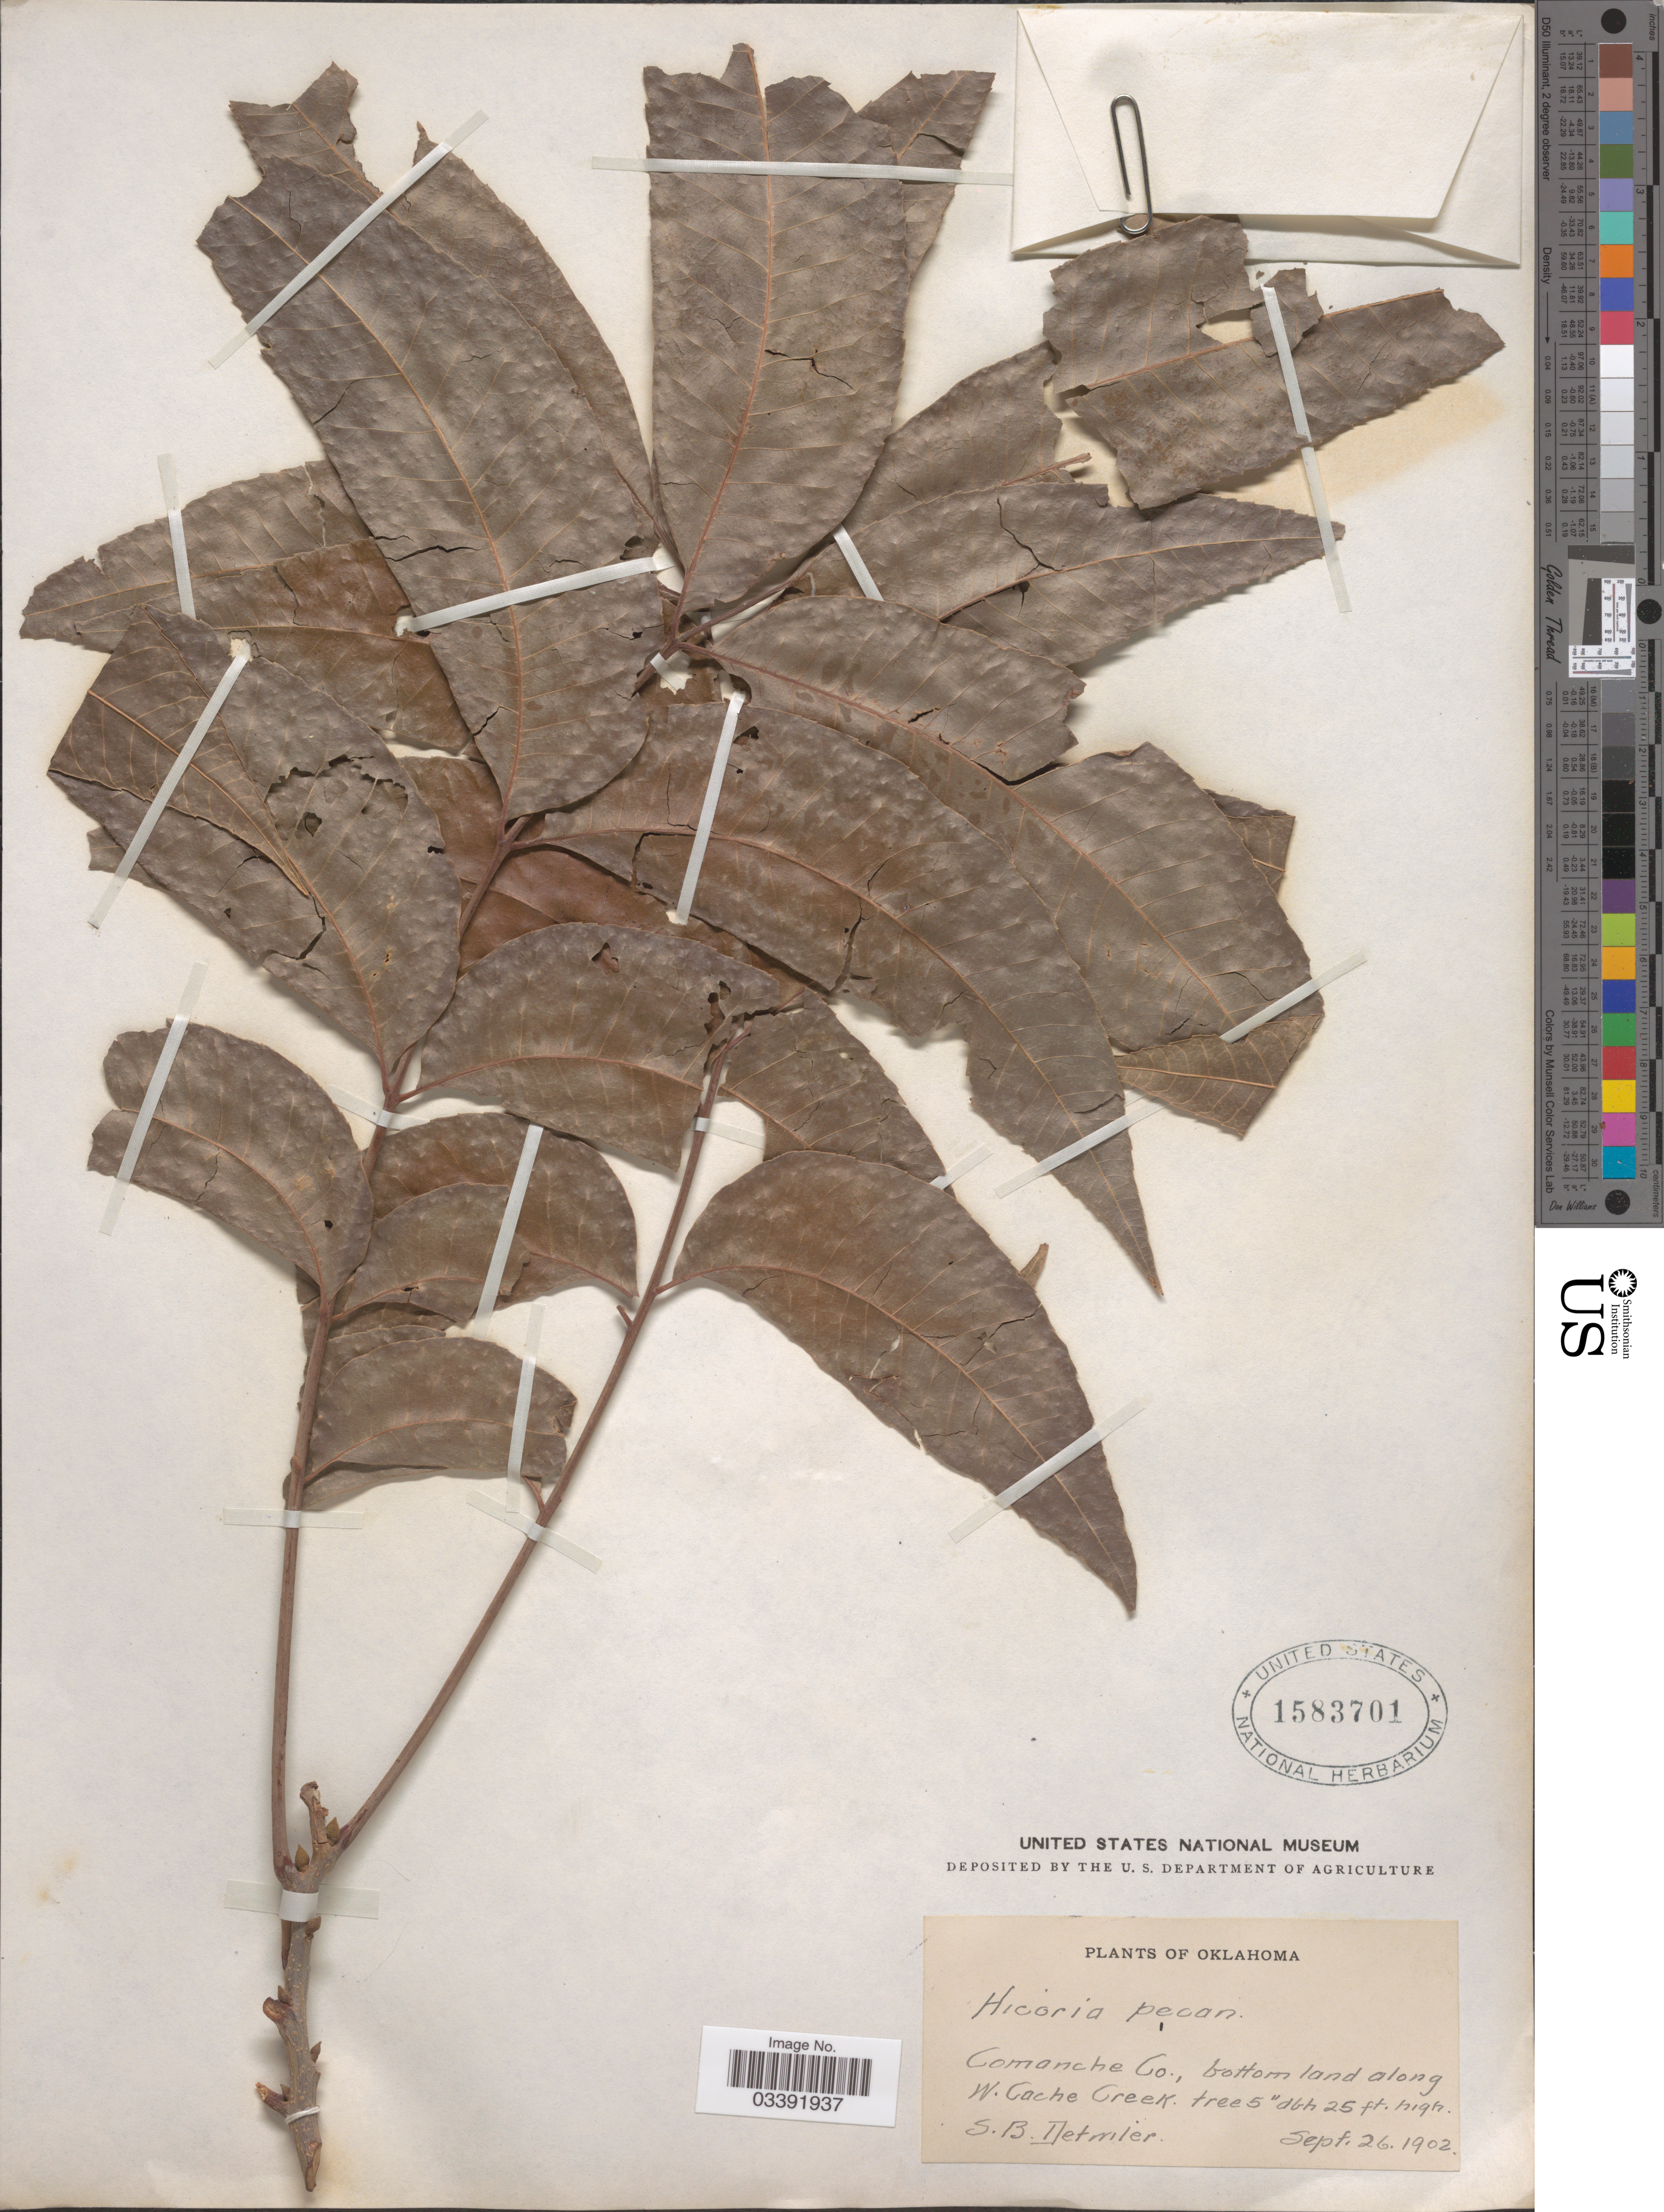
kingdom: Plantae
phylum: Tracheophyta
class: Magnoliopsida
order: Fagales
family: Juglandaceae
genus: Carya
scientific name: Carya illinoinensis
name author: (Wangenh.) K. Koch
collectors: S. Detwiler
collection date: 1902-09-26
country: United States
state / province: Oklahoma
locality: Comanche Co., bottom land along W. Cache Creek.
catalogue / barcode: US 1583701